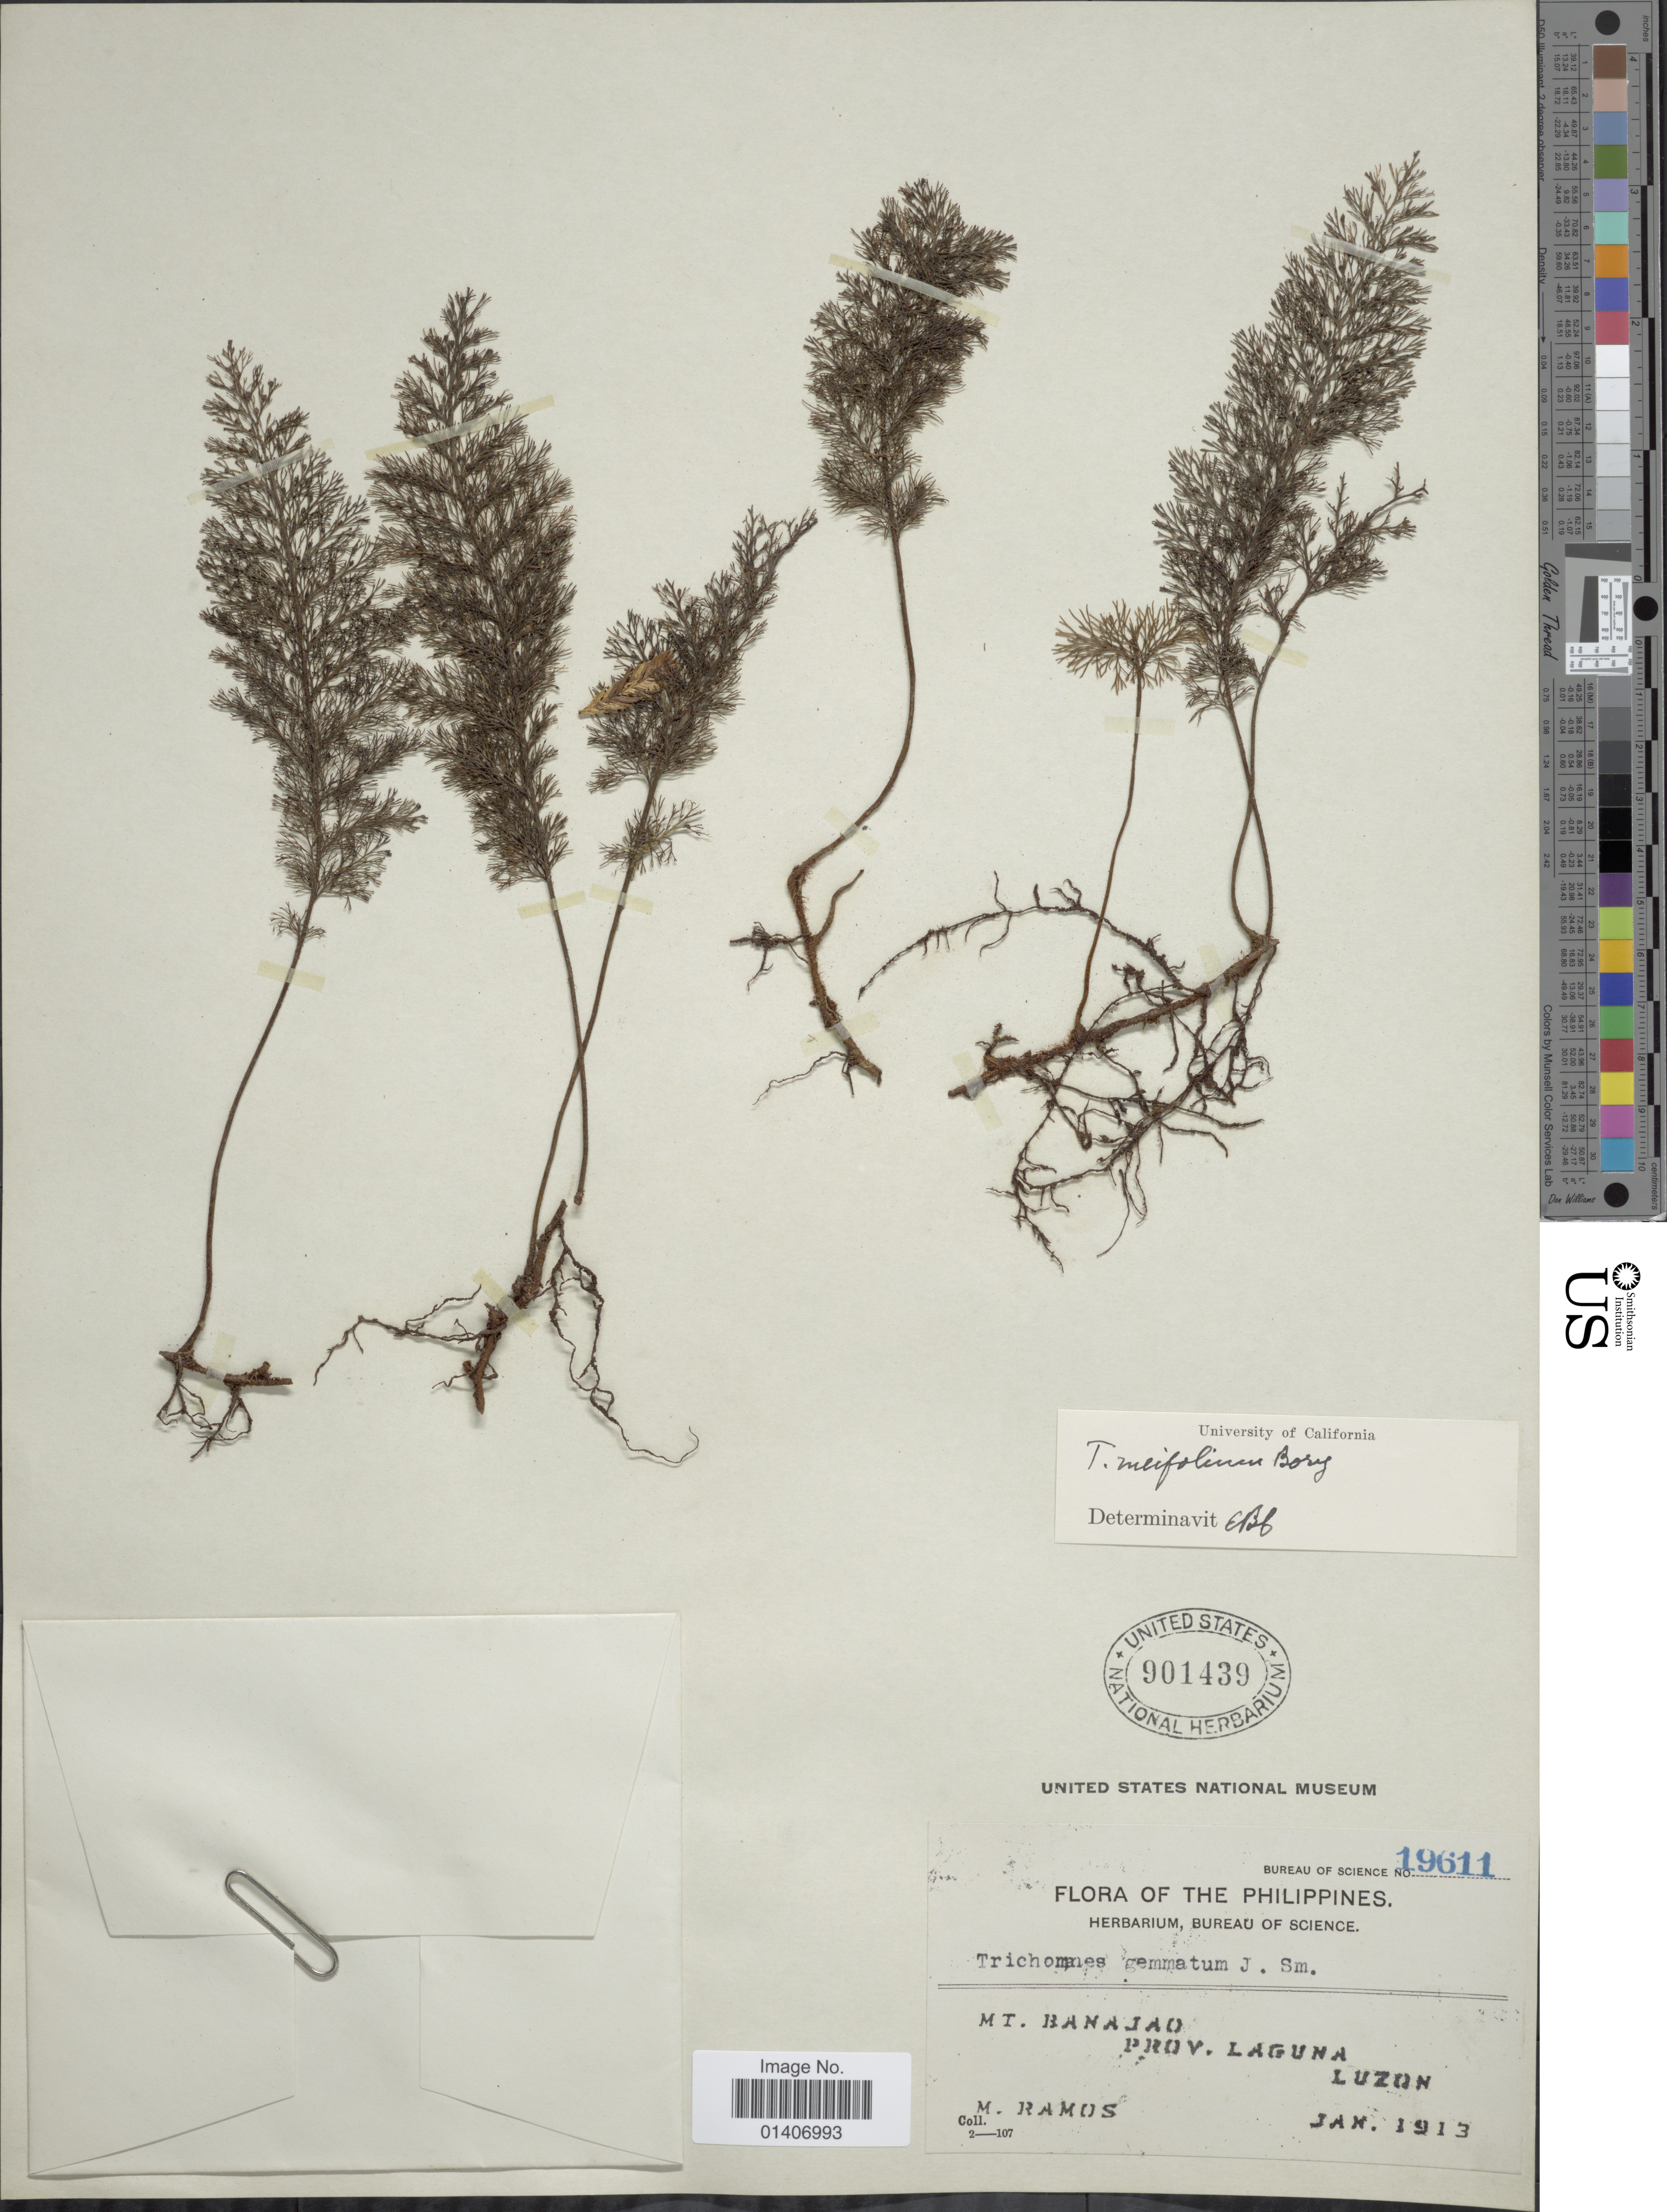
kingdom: Plantae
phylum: Tracheophyta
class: Polypodiopsida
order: Hymenophyllales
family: Hymenophyllaceae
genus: Abrodictyum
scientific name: Abrodictyum meifolium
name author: (Bory) Ebihara & K. Iwats.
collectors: M. Ramos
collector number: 19611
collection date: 1913-01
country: Philippines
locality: Mt. Banajao, prov. Laguna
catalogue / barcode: US 901439